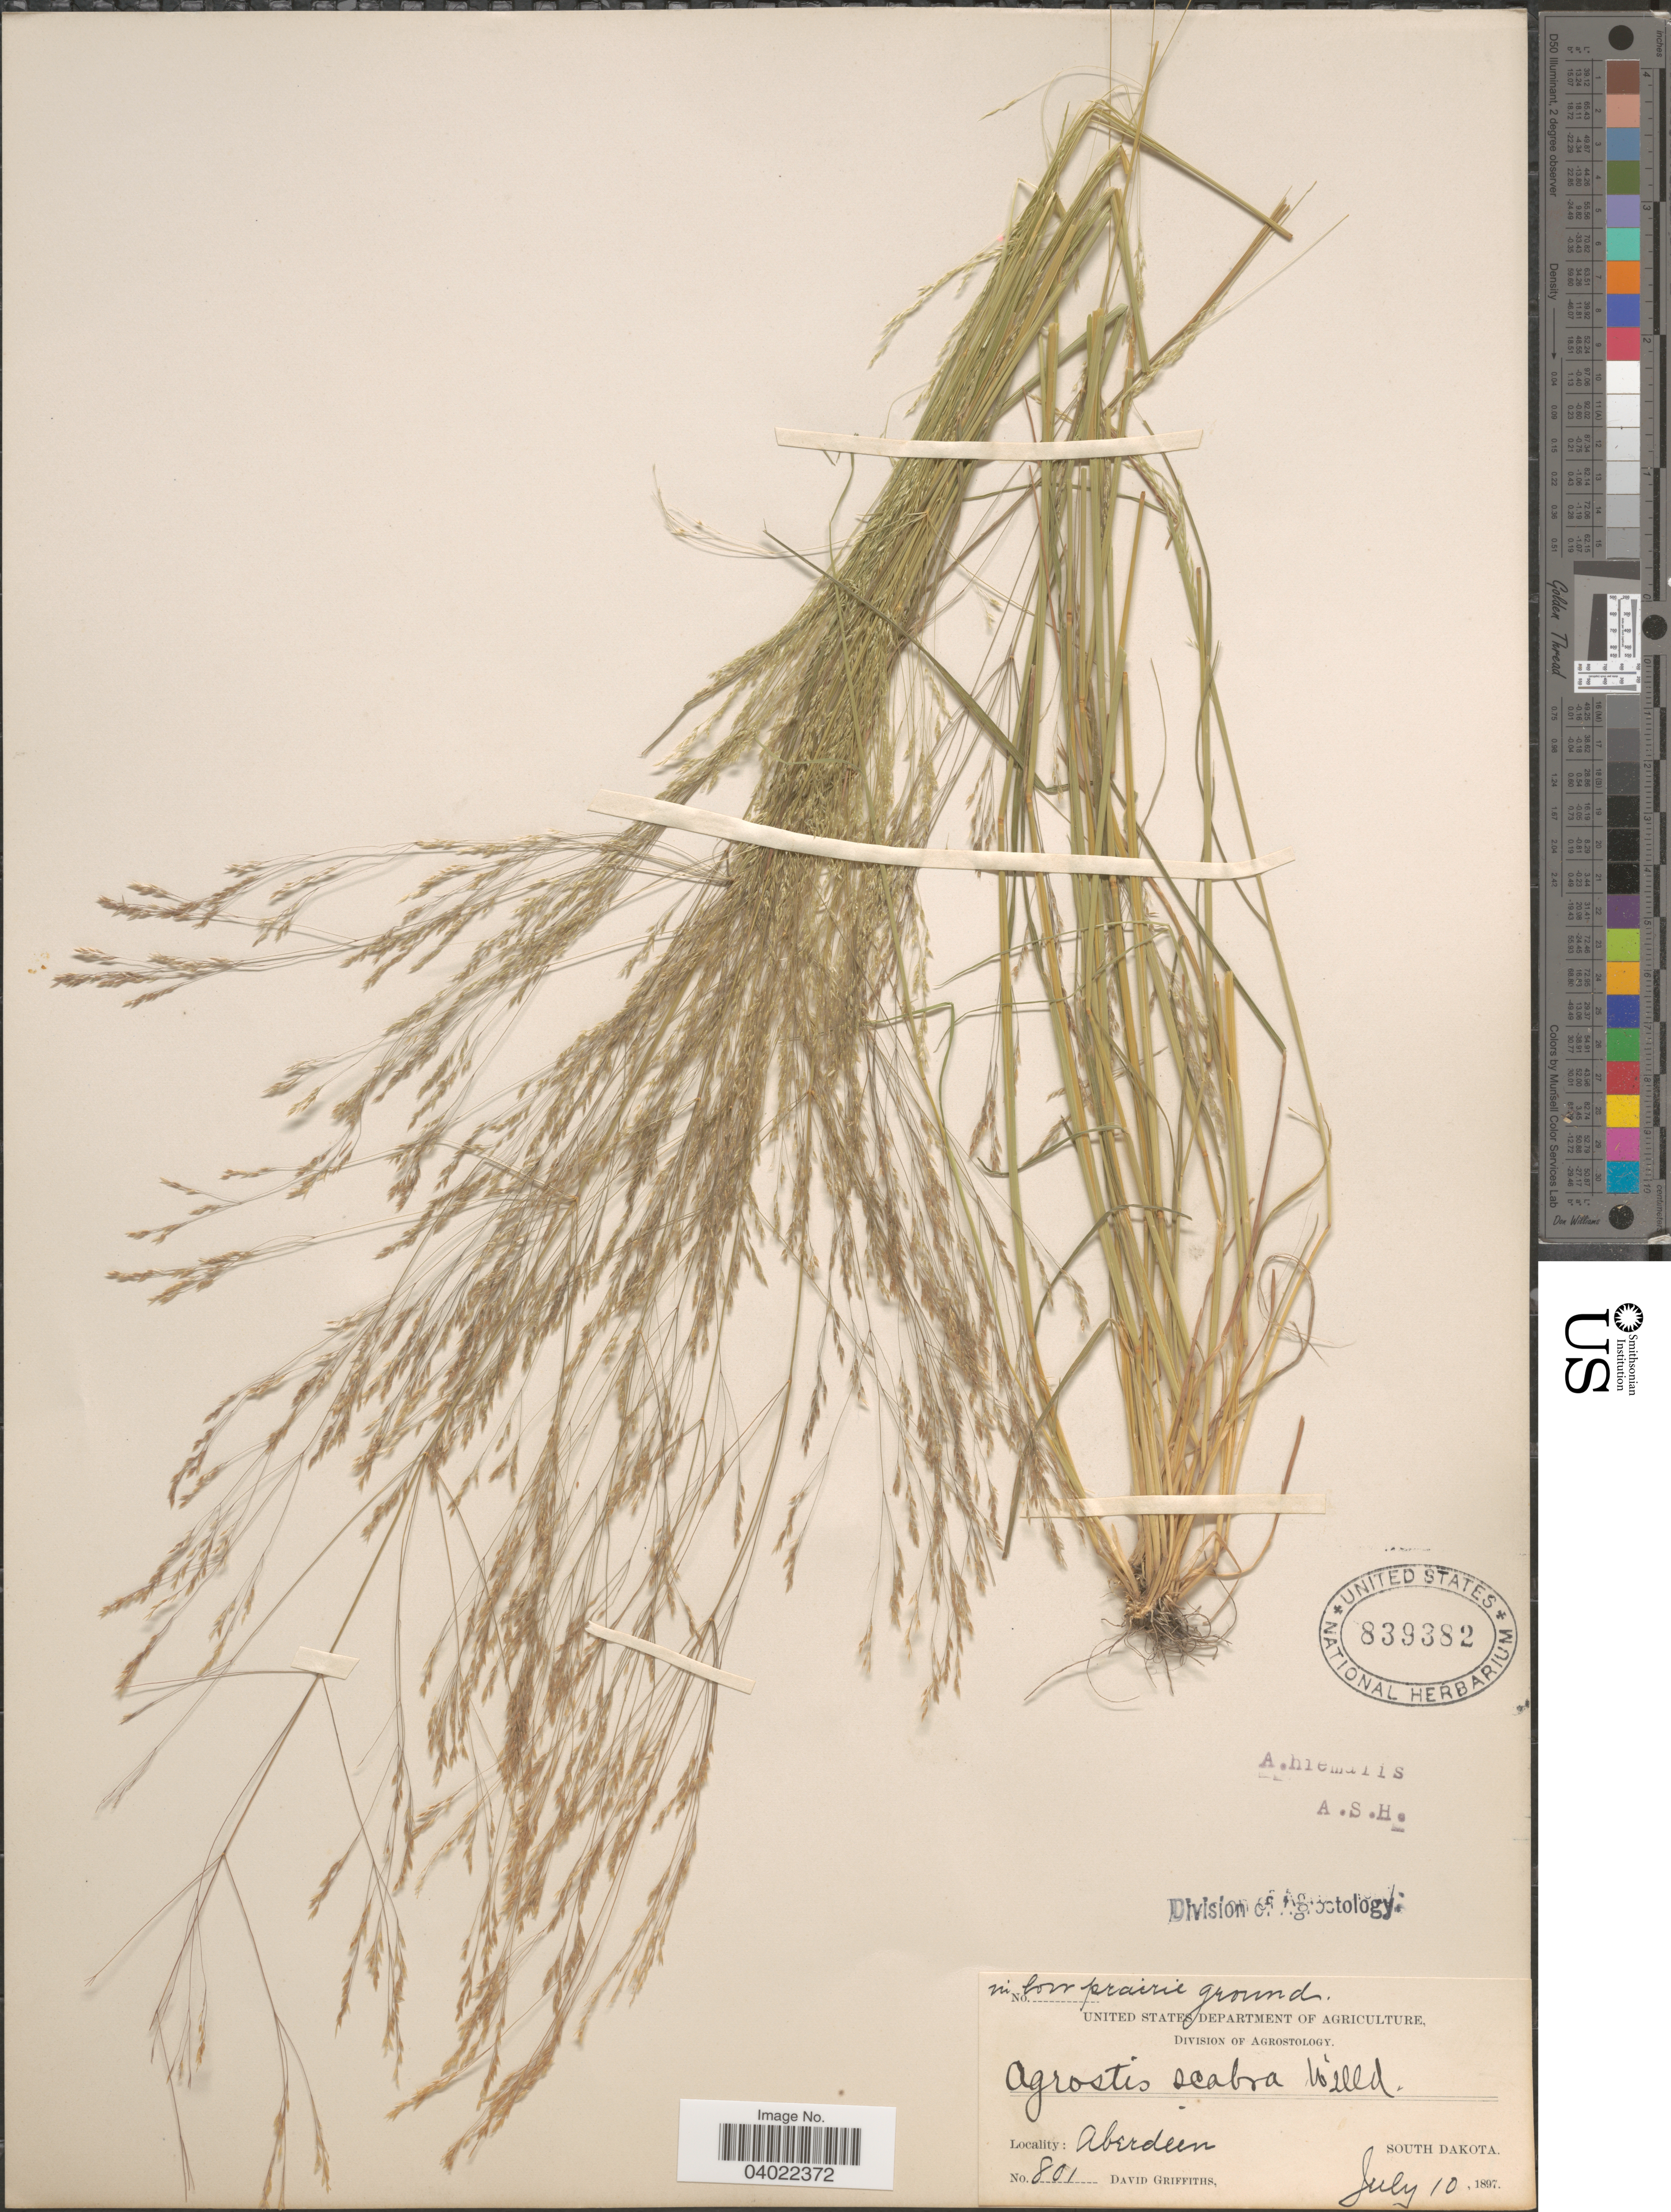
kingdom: Plantae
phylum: Tracheophyta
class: Liliopsida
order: Poales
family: Poaceae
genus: Agrostis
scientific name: Agrostis scabra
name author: Willd.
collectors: D. Griffiths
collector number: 801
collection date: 1897-07-10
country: United States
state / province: South Dakota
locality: Aberdeen.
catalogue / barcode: US 839382